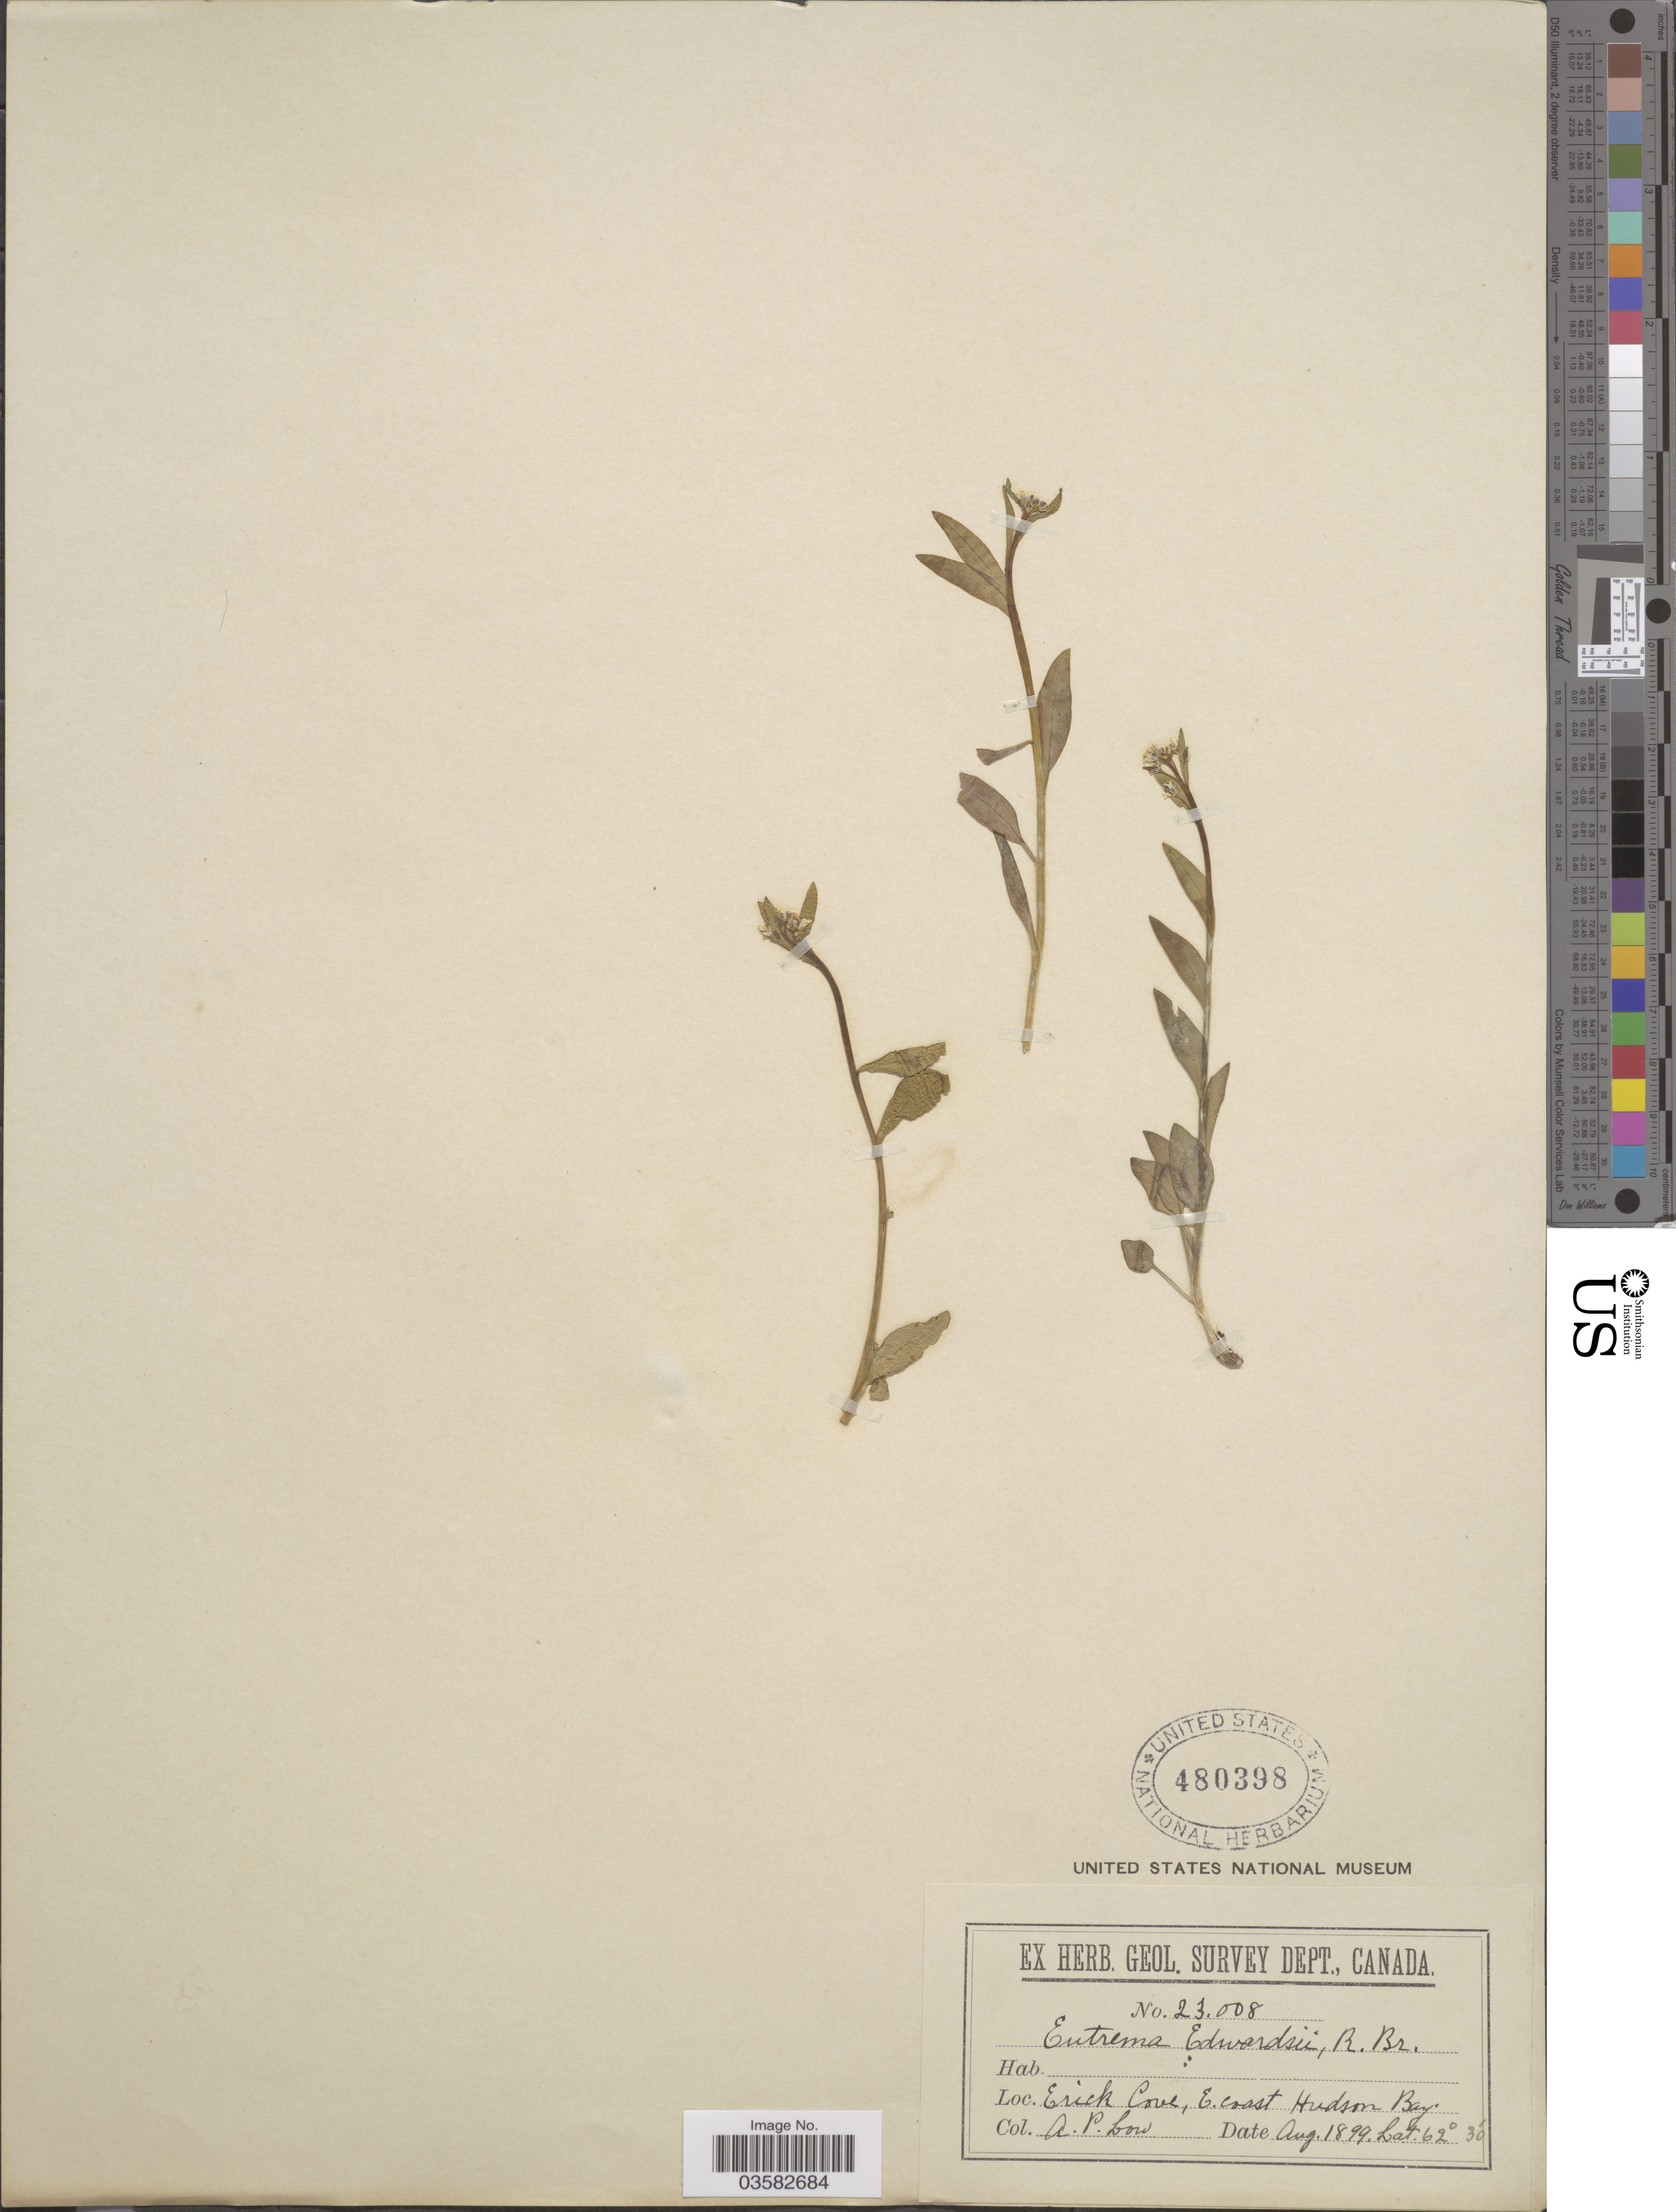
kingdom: Plantae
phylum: Tracheophyta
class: Magnoliopsida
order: Brassicales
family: Brassicaceae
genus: Eutrema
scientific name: Eutrema edwardsii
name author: R. Br.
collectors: A. Low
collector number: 23008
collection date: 1899-08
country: Canada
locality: Erick Cove, E. coast Hudson Bay.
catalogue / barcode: US 480398